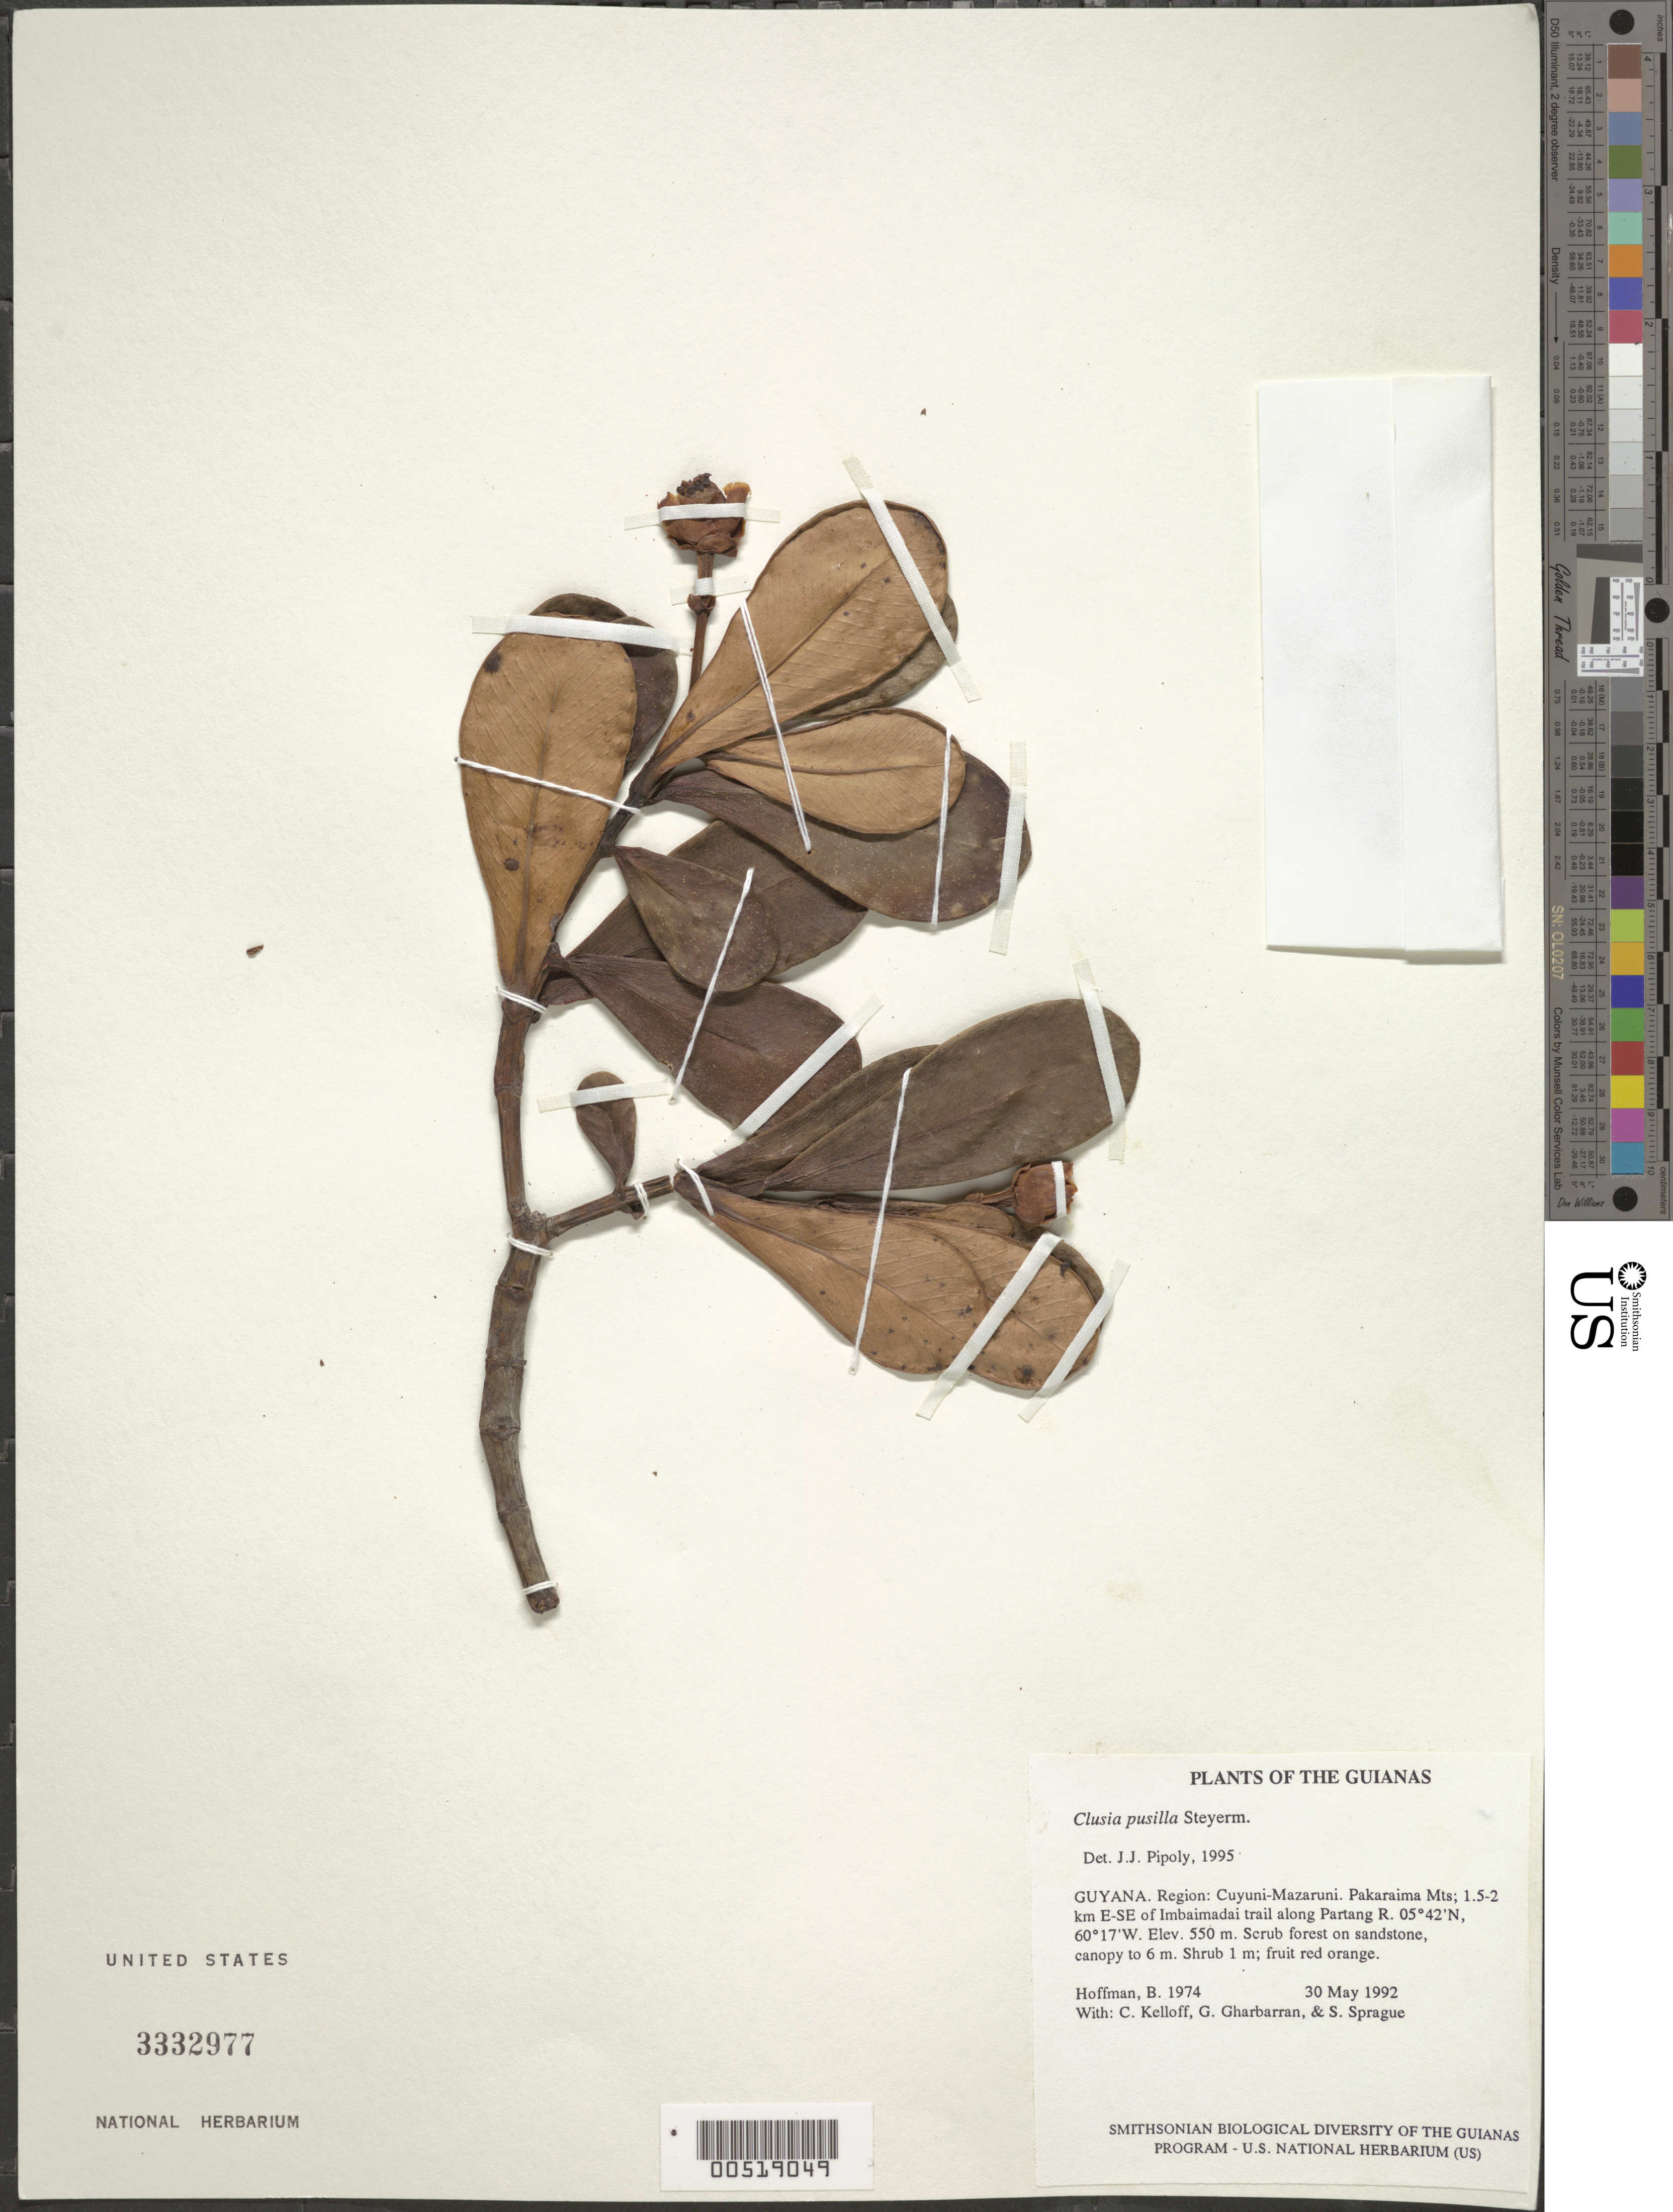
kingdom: Plantae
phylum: Tracheophyta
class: Magnoliopsida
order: Malpighiales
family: Clusiaceae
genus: Clusia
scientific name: Clusia pusilla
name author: Steyerm.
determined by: Pipoly, J. J., III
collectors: B. Hoffman, C. L. Kelloff, G. Gharbarran & S. Sprague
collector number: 1974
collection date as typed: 30 May 1992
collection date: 1992-05-30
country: Guyana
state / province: Cuyuni-Mazaruni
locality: Pakaraima Mts; 1.5-2 km ESE of Imbaimadai trail along Partang River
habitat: Scrub forest on sandstone, canopy to 6 m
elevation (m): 550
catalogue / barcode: US 3332977